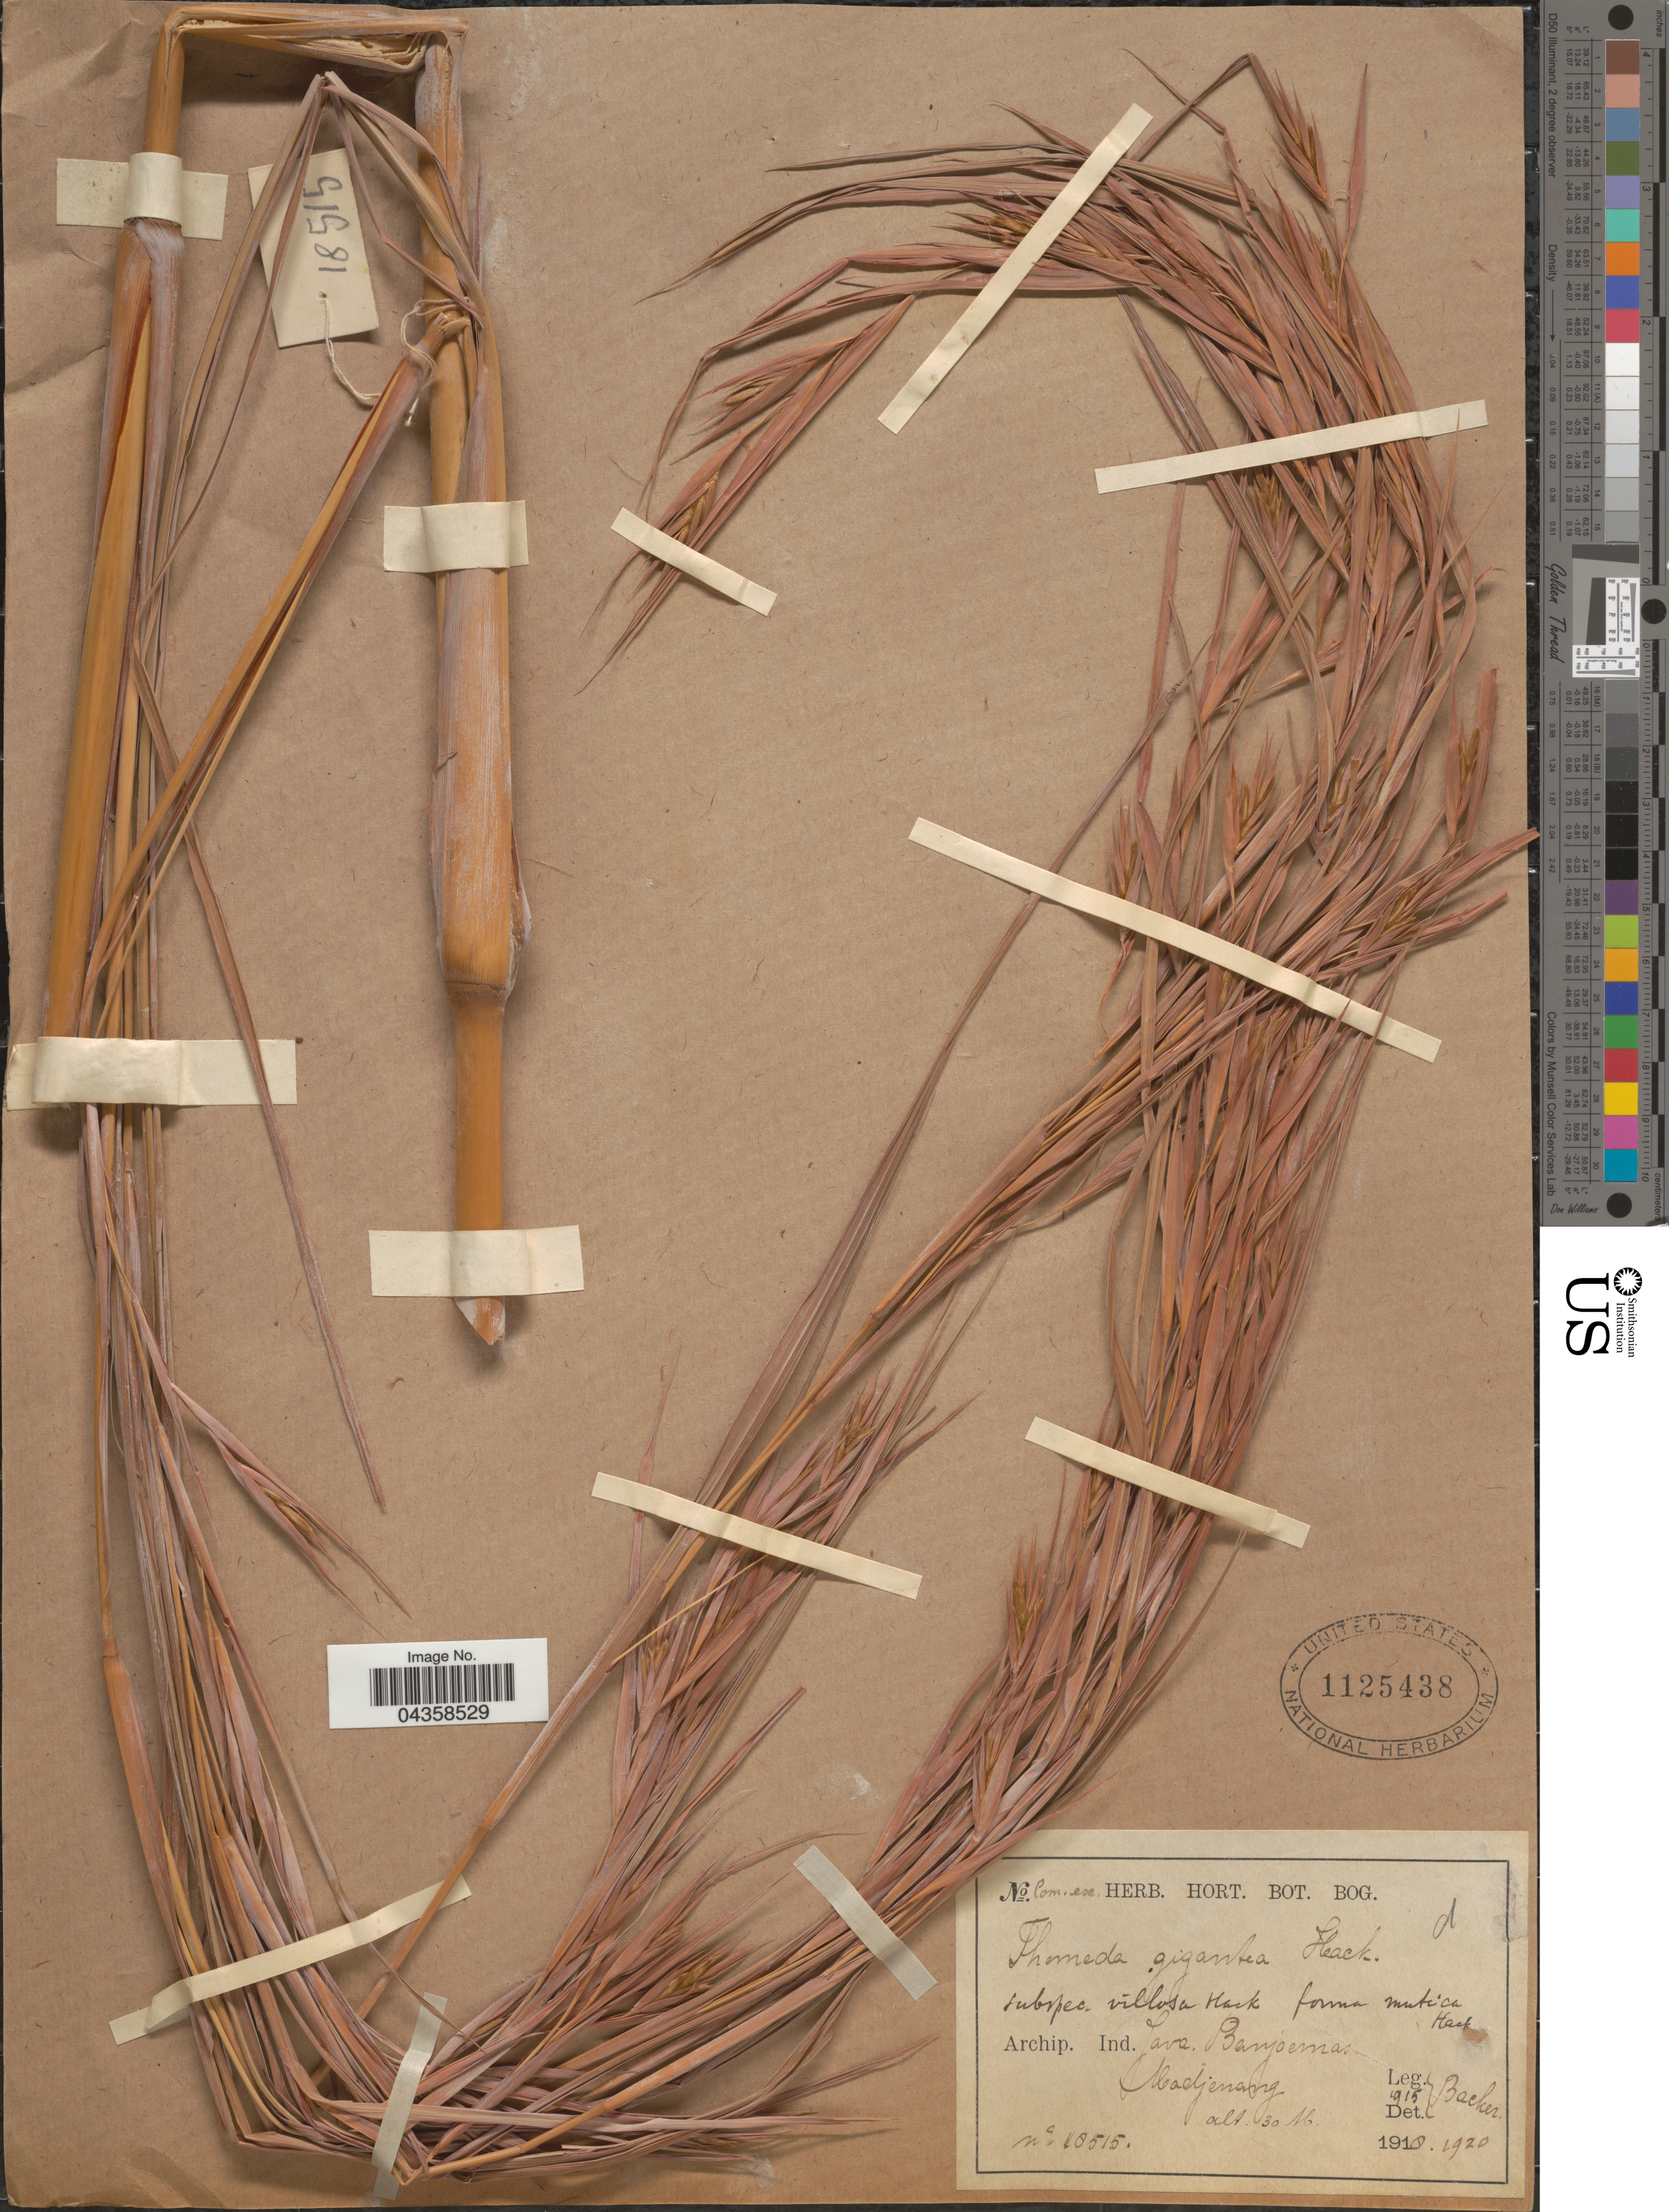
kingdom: Plantae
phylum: Tracheophyta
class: Liliopsida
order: Poales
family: Poaceae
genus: Themeda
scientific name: Themeda gigantea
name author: Hack.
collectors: Backer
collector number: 18515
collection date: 1915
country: Indonesia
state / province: Java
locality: Archip. Ind. Java. Banjoemas. Madjenang.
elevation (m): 30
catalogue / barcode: US 1125438